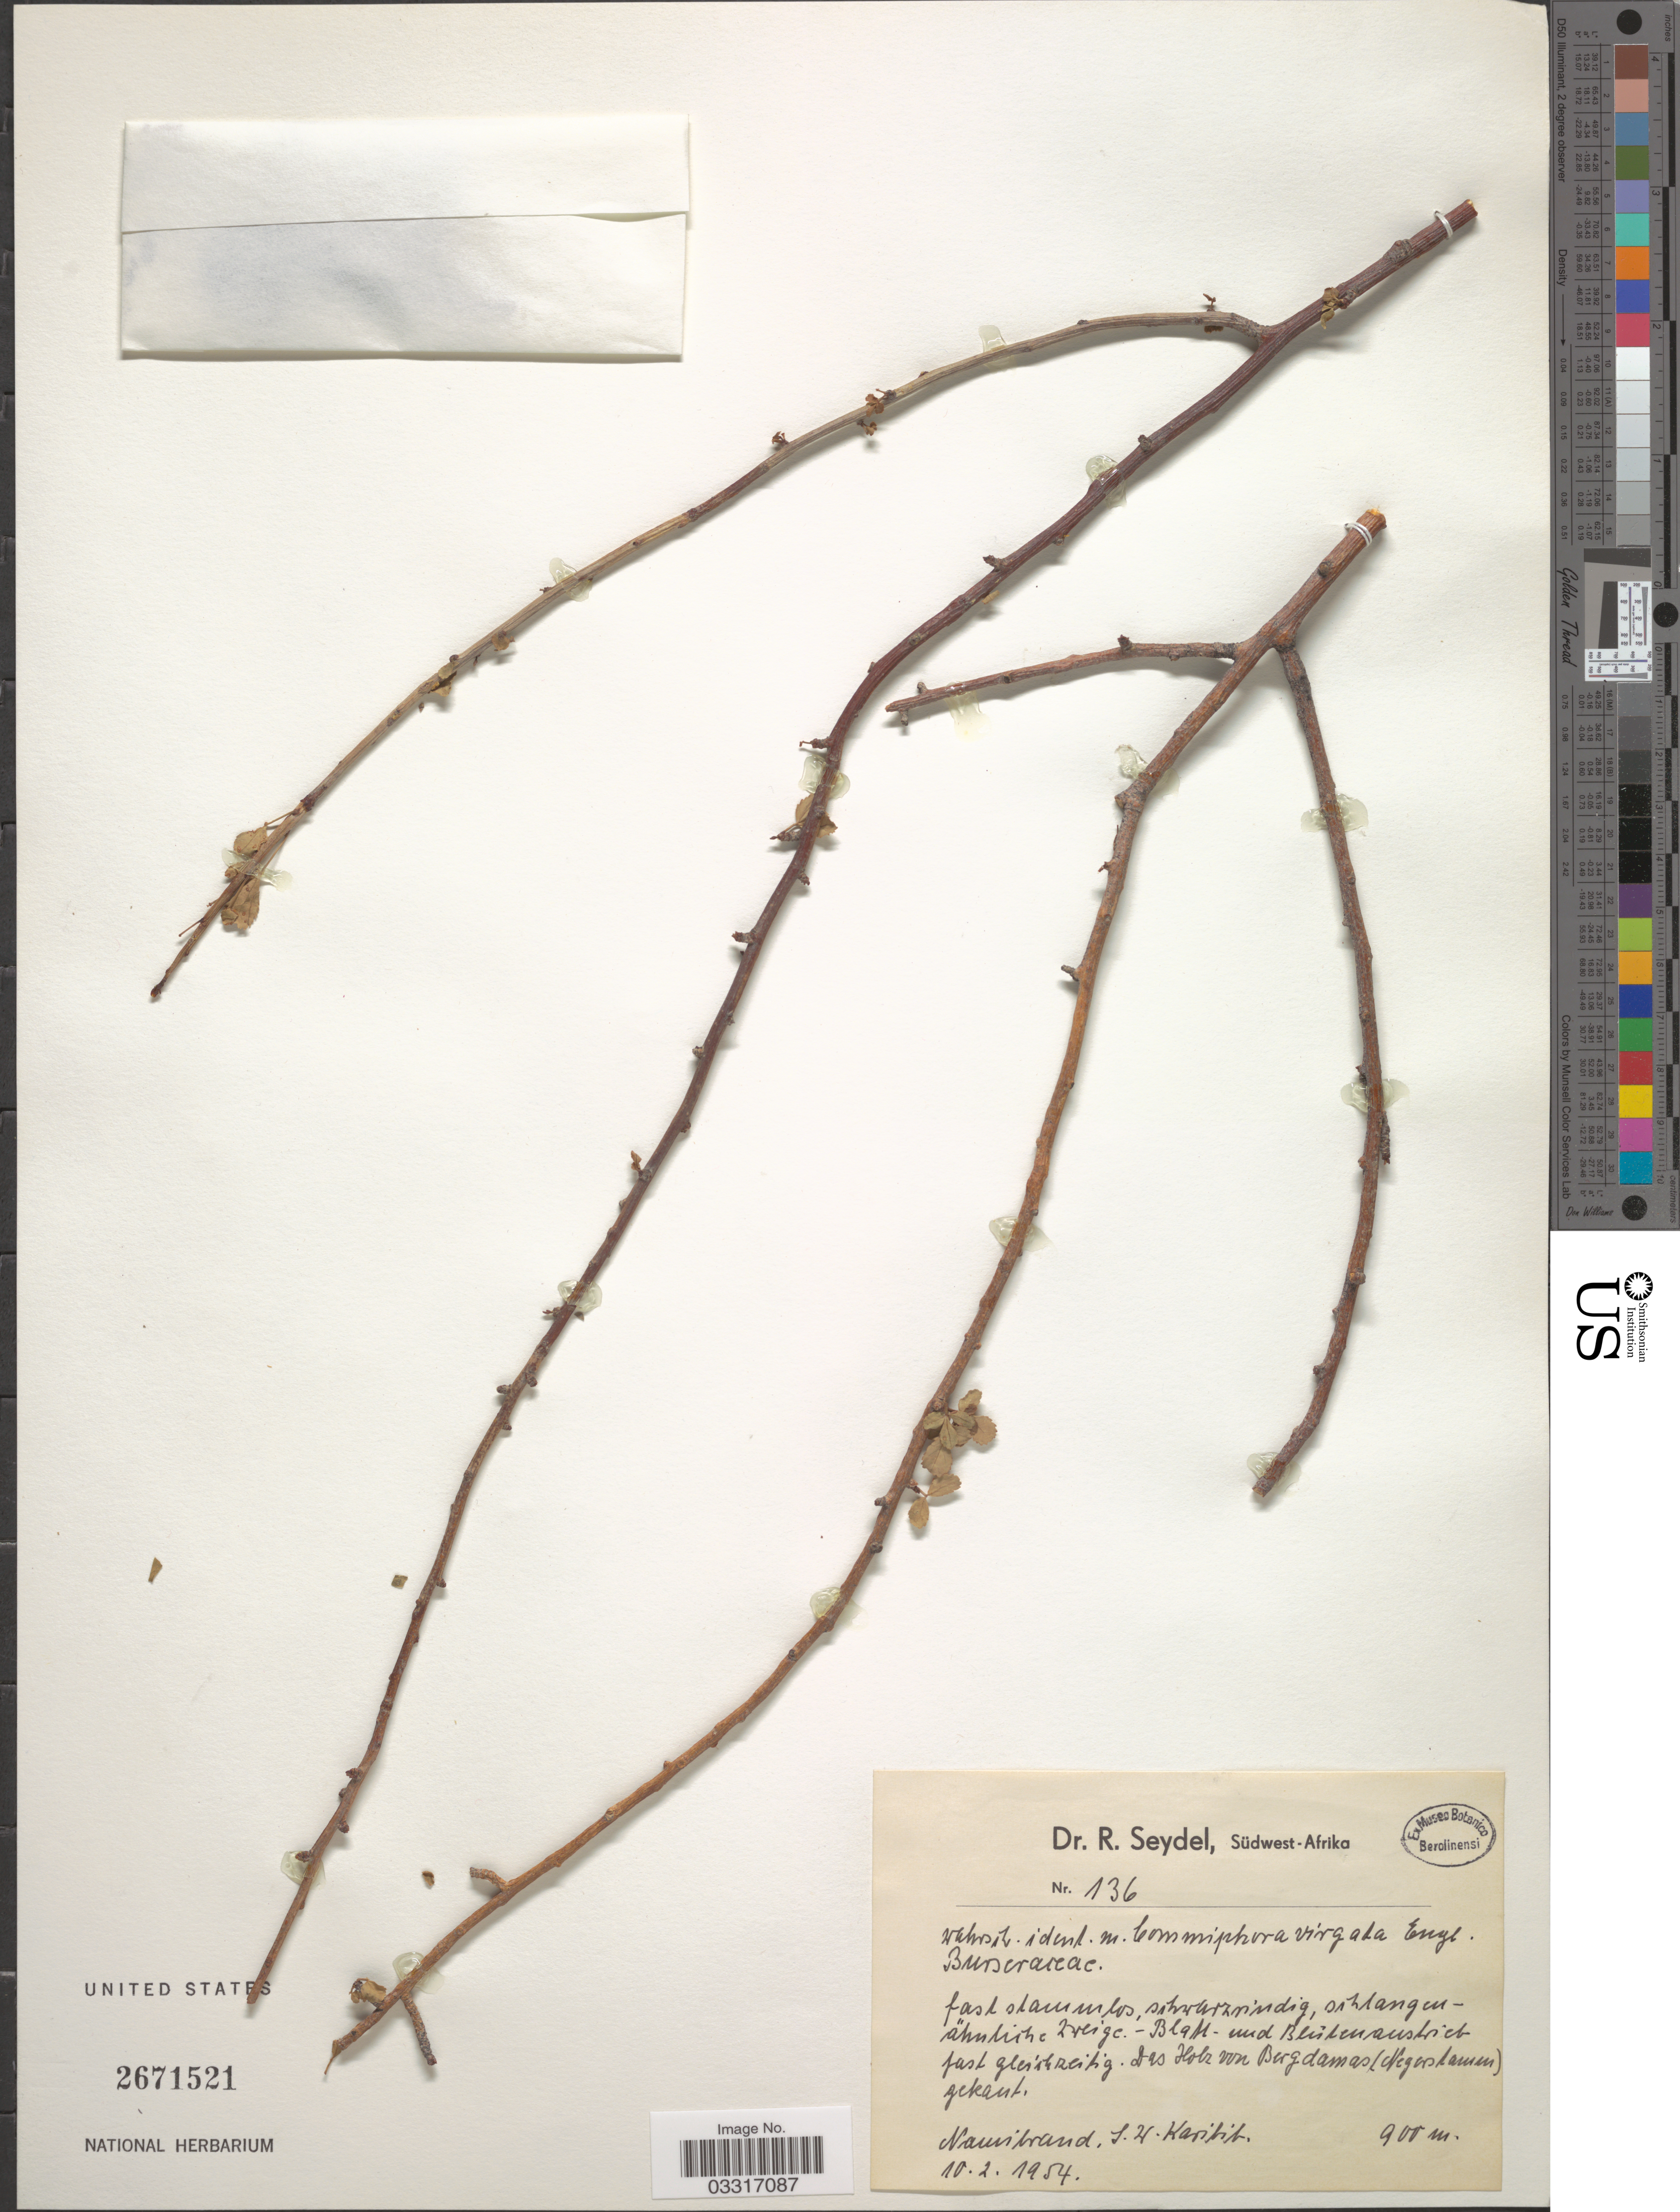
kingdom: Plantae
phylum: Tracheophyta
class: Magnoliopsida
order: Sapindales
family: Burseraceae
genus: Commiphora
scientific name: Commiphora virgata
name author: Engl.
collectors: R. Seydel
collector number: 136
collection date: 1954-02-10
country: Namibia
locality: Südwest-Afrika. Namibrand, S.W. Karibib.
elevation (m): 900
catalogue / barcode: US 2671521